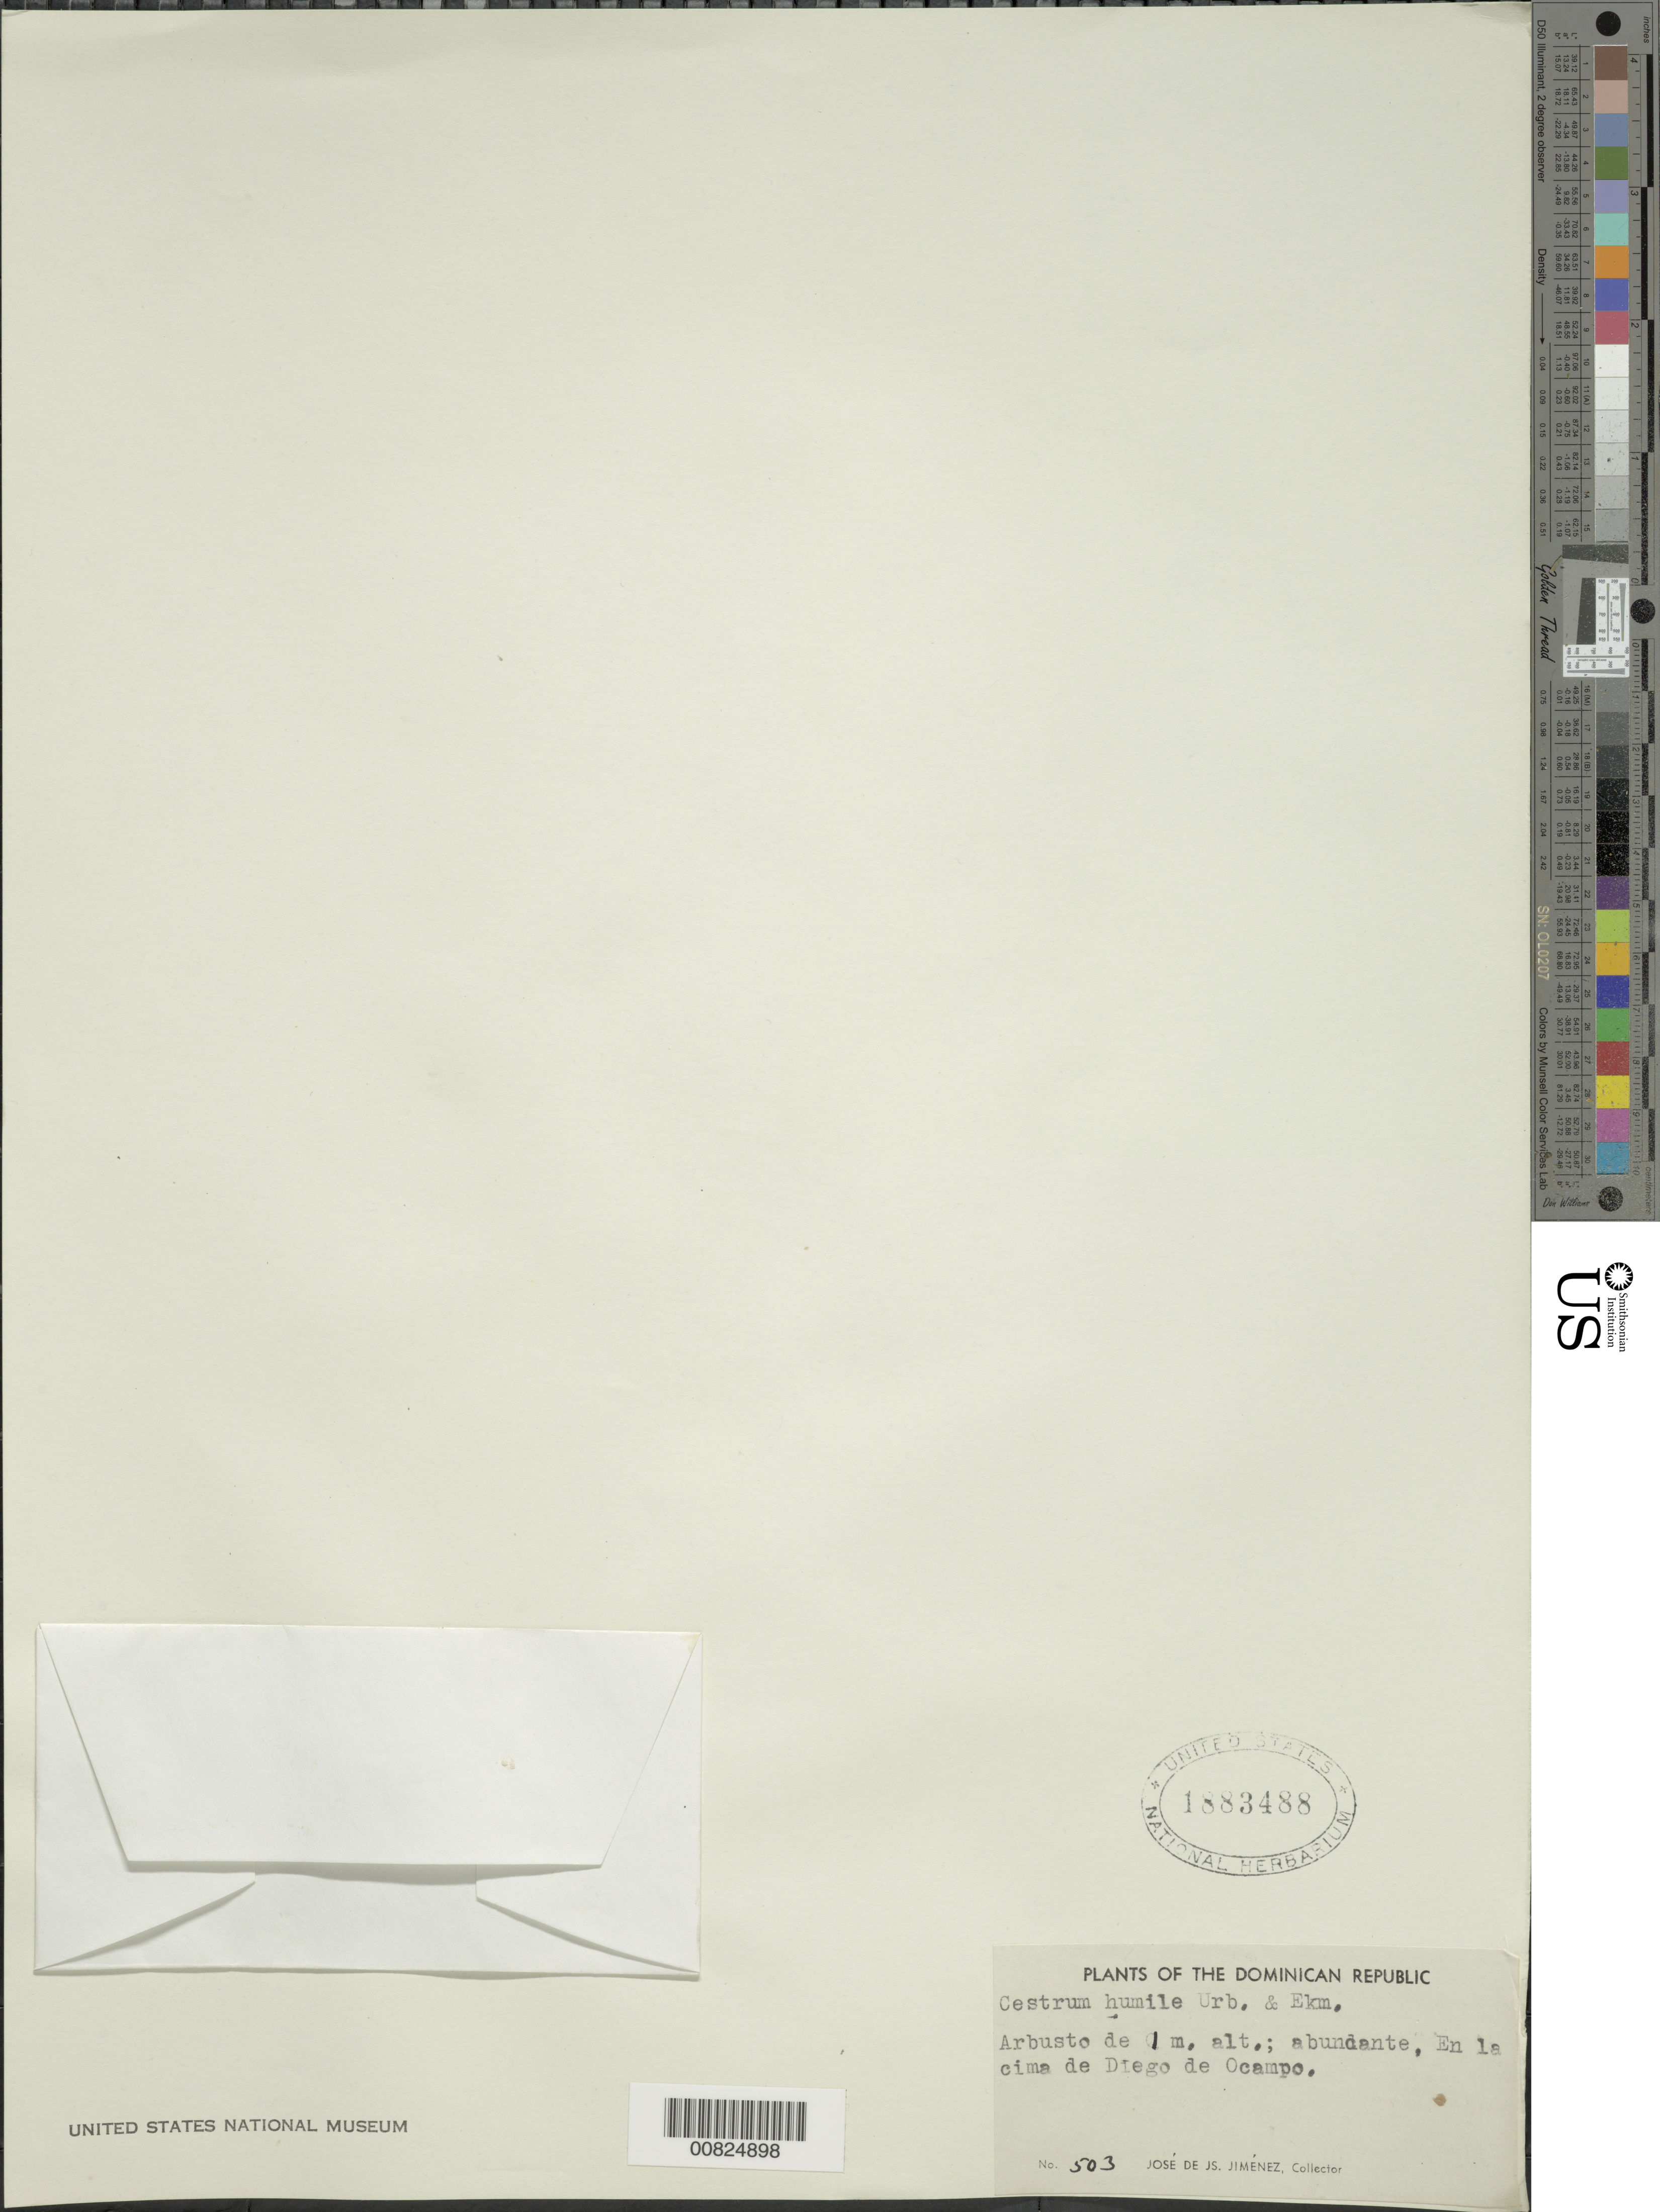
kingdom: Plantae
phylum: Tracheophyta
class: Magnoliopsida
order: Solanales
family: Solanaceae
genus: Cestrum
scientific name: Cestrum humile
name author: Urb. & Ekman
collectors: J. J. Jiménez Almonte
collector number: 503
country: Dominican Republic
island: Hispaniola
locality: En la cima de Diego de Ocampo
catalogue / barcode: US 1883488